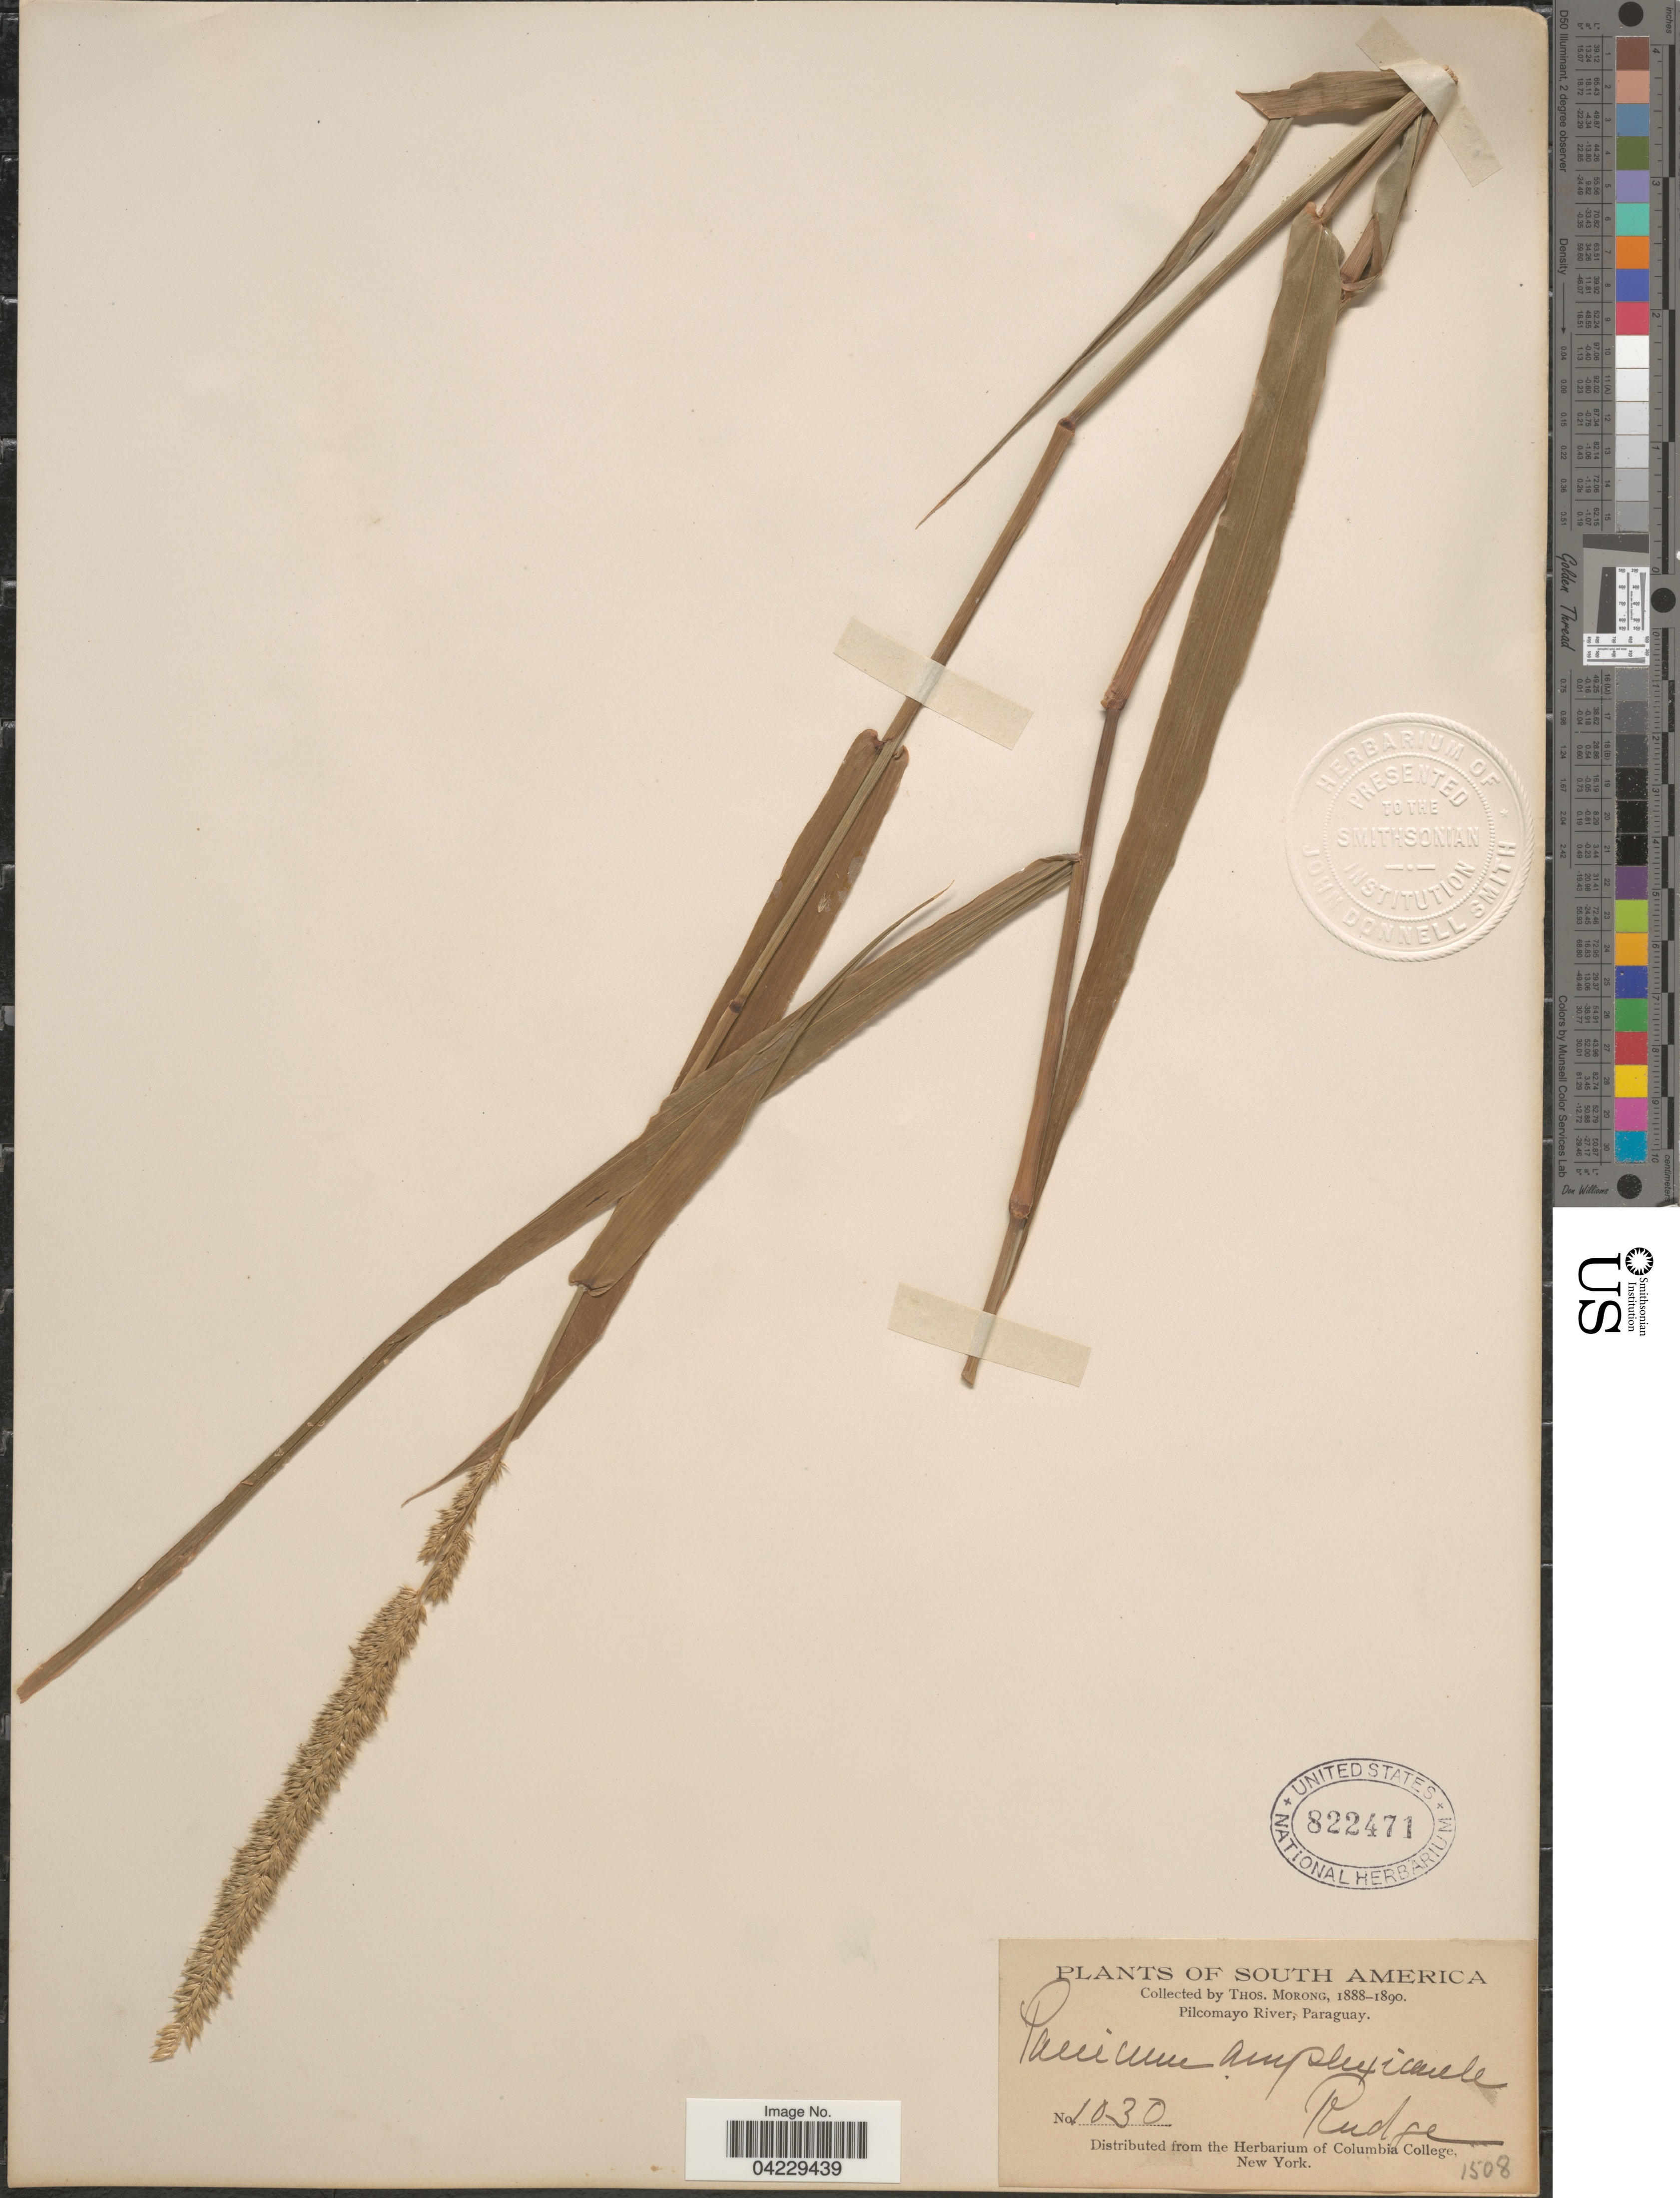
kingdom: Plantae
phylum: Tracheophyta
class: Liliopsida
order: Poales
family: Poaceae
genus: Hymenachne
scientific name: Hymenachne amplexicaulis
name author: (Rudge) Nees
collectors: ex herb. T. Morong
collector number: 1030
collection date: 1888/1890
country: Paraguay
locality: Pilcomayo River.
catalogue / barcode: US 822471